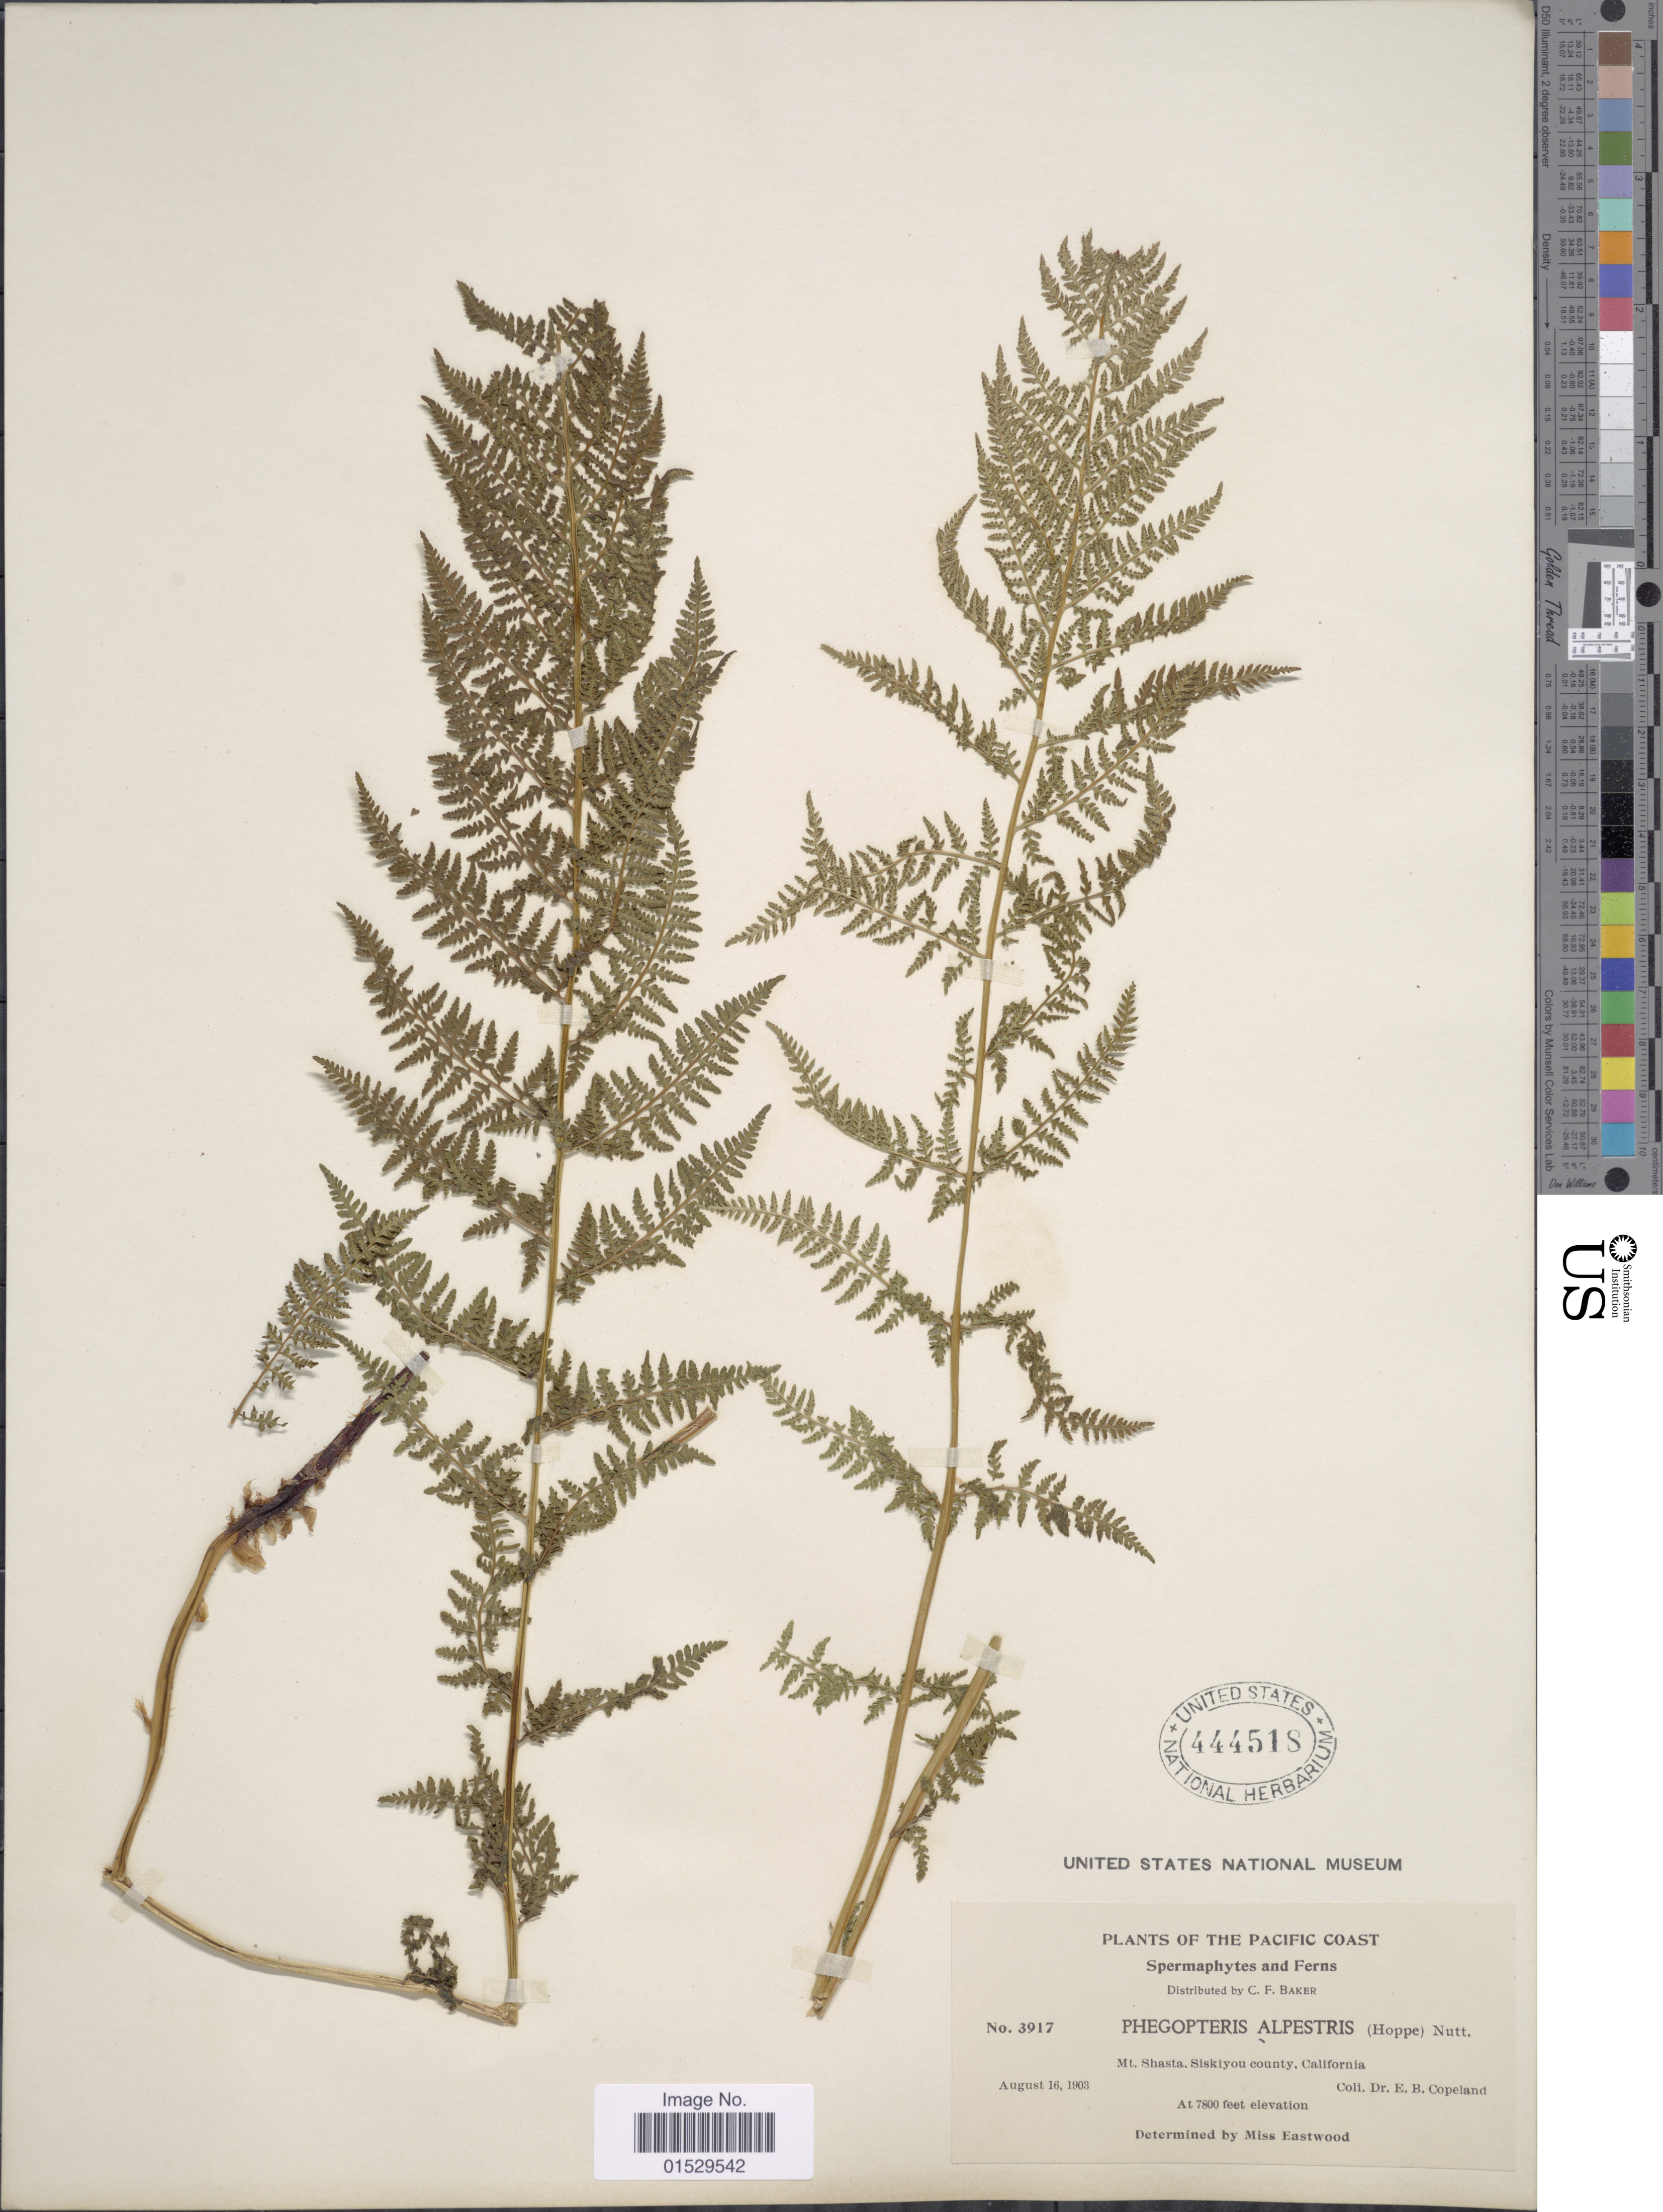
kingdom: Plantae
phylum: Tracheophyta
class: Polypodiopsida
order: Polypodiales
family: Athyriaceae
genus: Athyrium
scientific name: Athyrium distentifolilum subsp. americanum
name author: (Butters) Hultén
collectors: E. B. Copeland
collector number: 3917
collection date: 1903-08-16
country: United States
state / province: California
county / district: Siskiyou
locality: Pacific Coast, Mt. Shasta, Siskiyou County, California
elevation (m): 2377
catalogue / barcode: US 444518